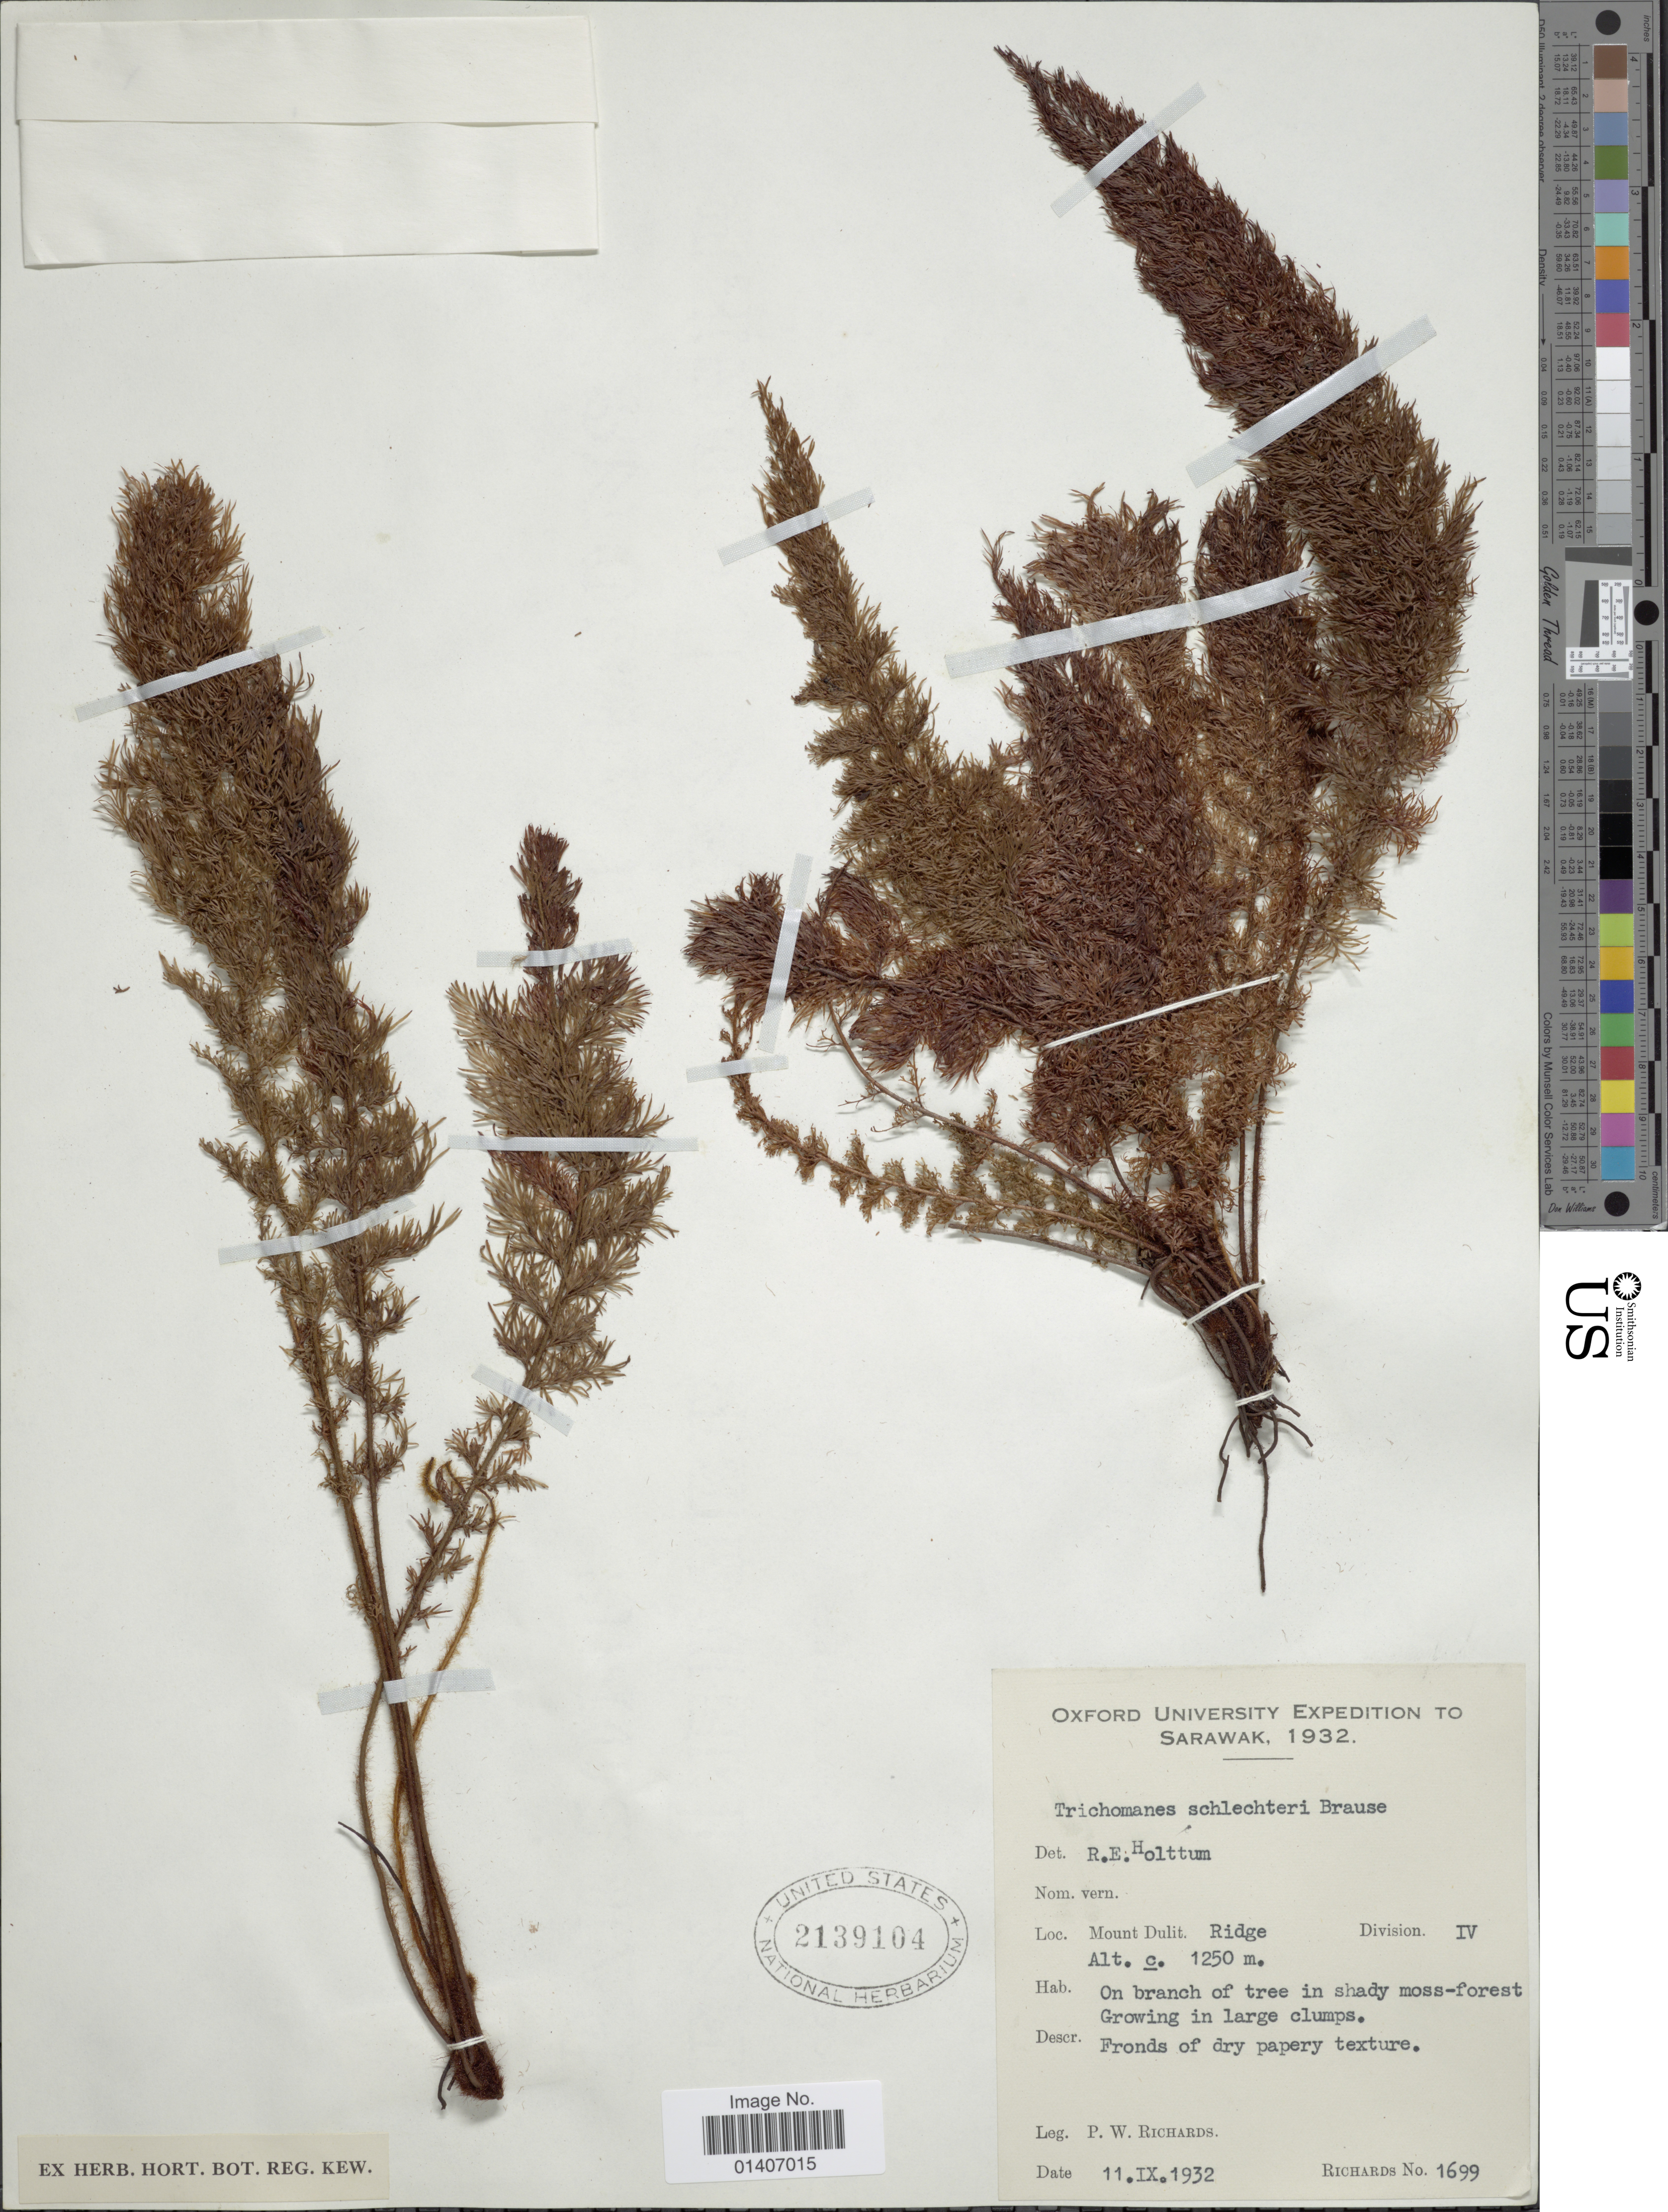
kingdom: Plantae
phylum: Tracheophyta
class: Polypodiopsida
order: Hymenophyllales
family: Hymenophyllaceae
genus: Abrodictyum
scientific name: Abrodictyum schlechteri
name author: (Brause) Ebihara & K. Iwats.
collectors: P. Richards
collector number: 1699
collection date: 1932-09-11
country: Malaysia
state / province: Sarawak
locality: Mount Dulit Ridge, Division IV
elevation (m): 1250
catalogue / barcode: US 2139104